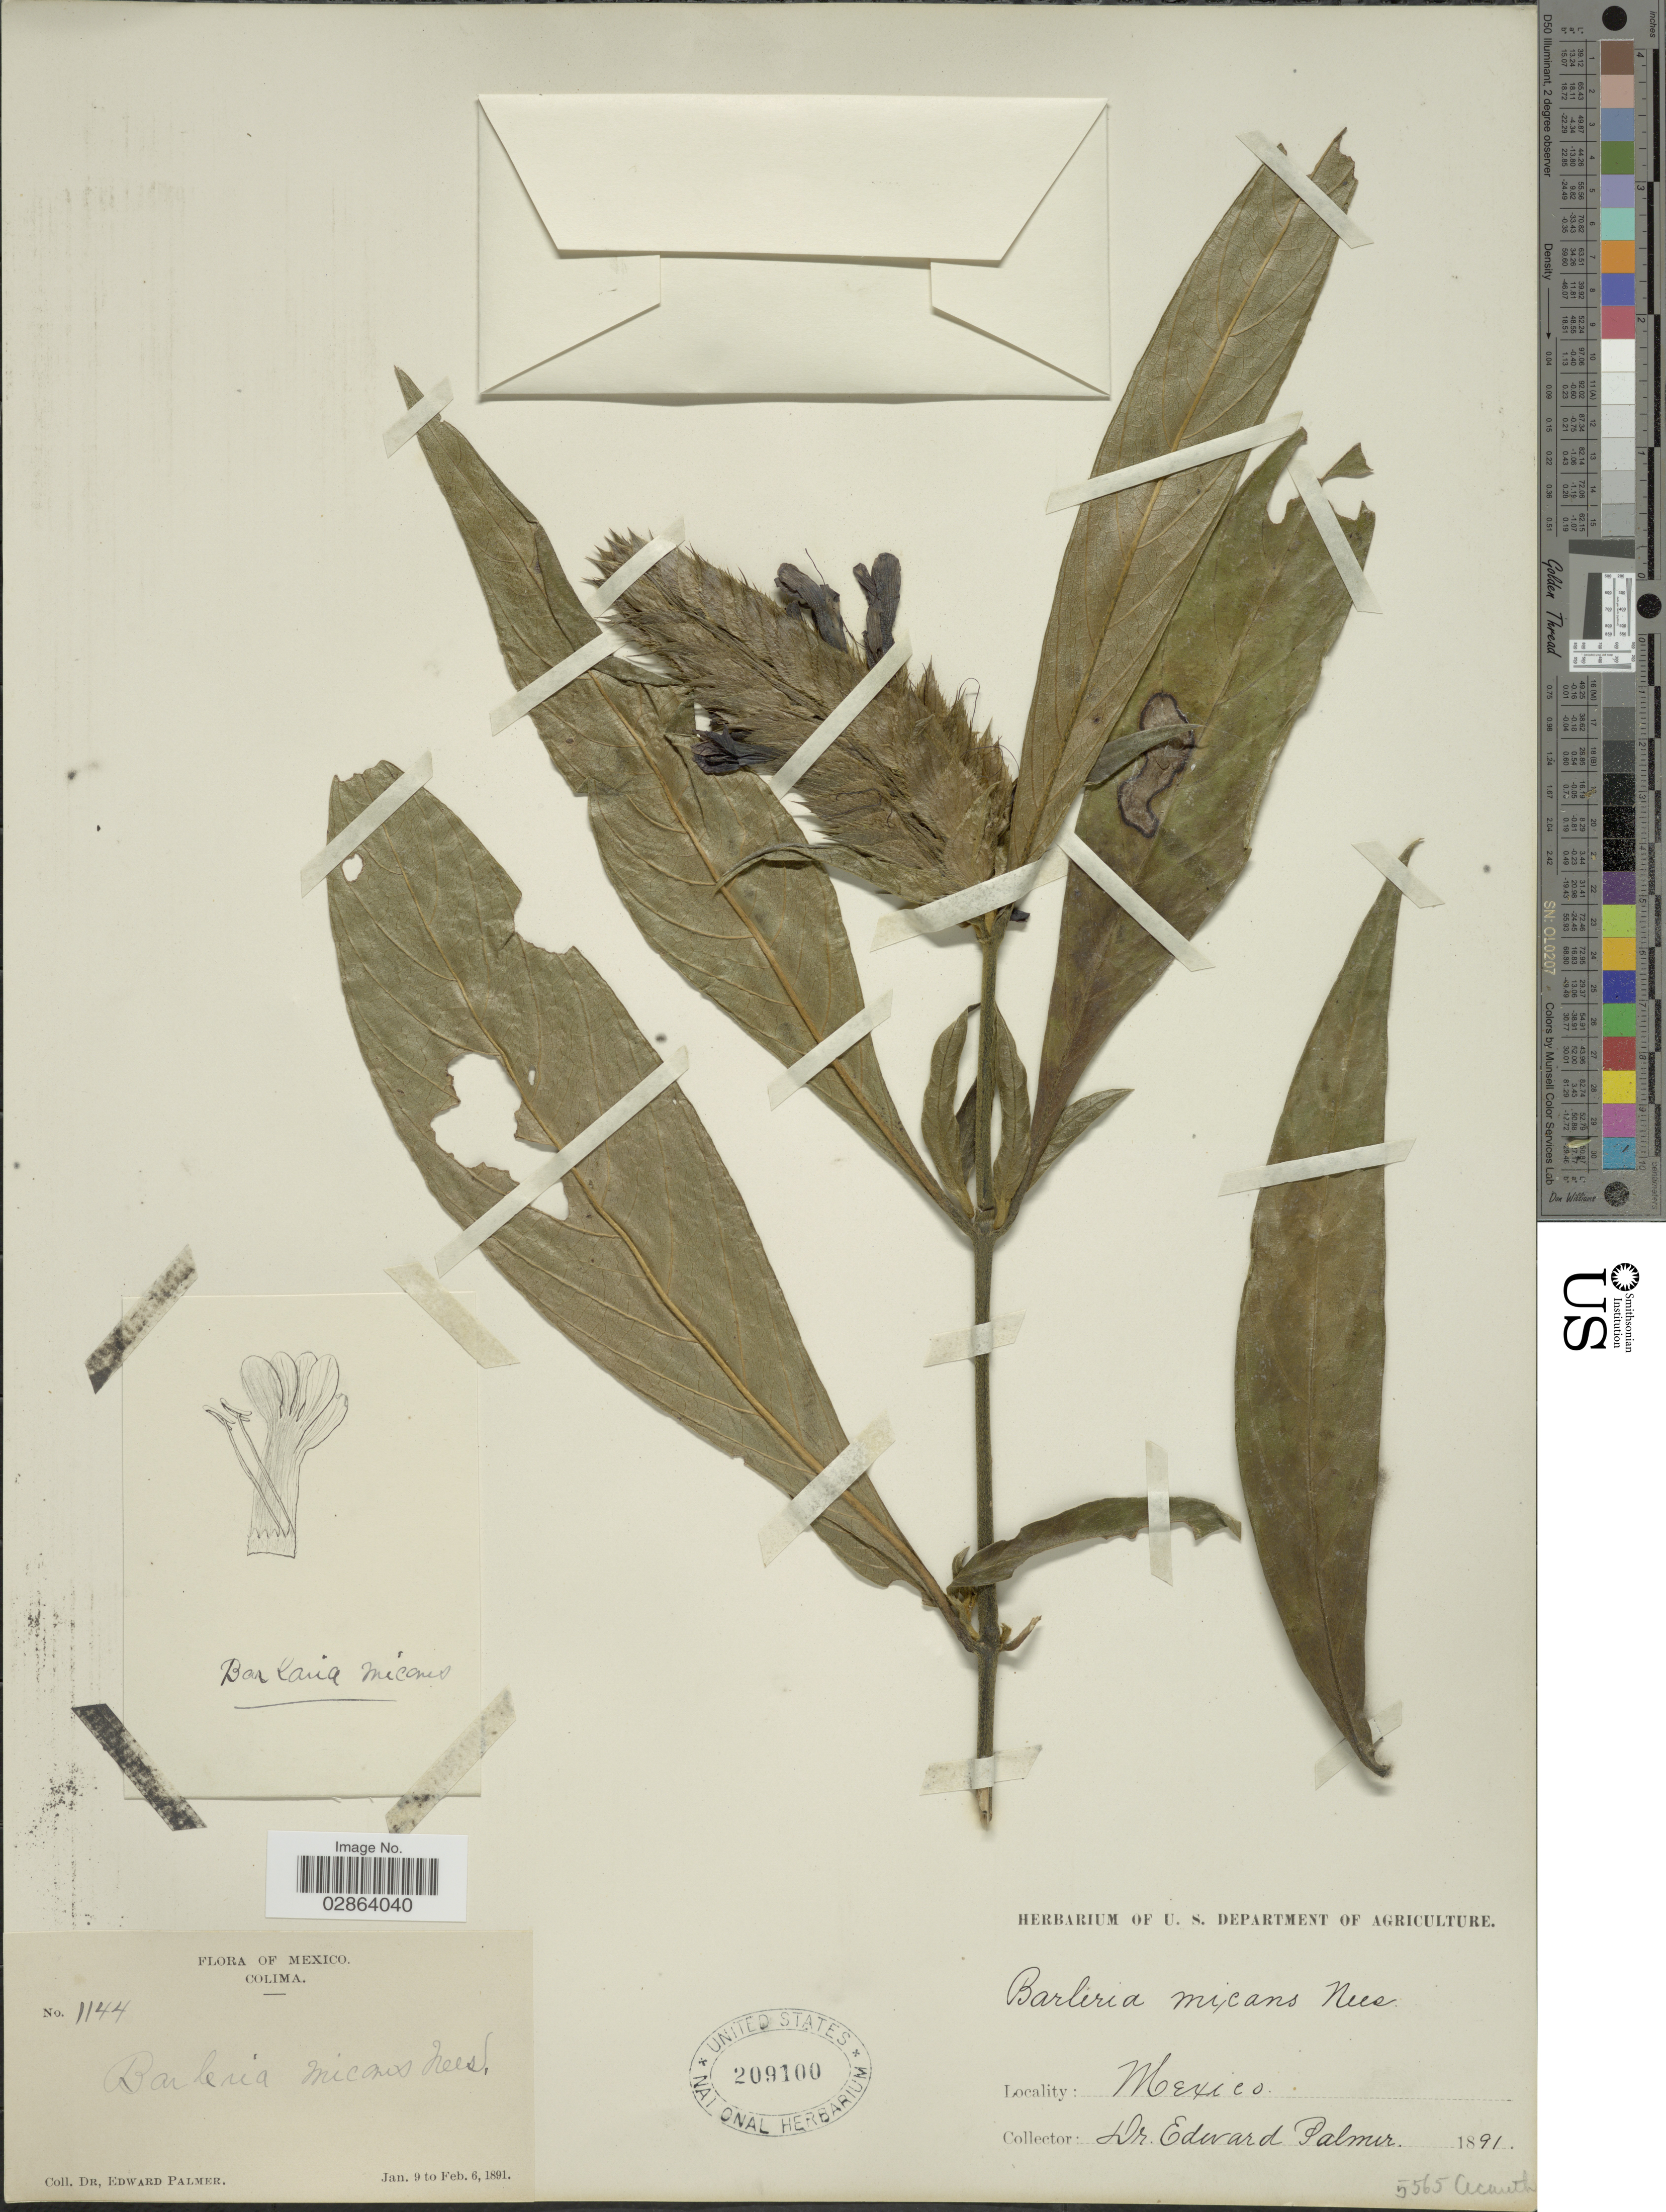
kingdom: Plantae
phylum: Tracheophyta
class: Magnoliopsida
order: Lamiales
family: Acanthaceae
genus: Barleria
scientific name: Barleria oenotheroides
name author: Dum. Cours.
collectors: E. Palmer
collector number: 1144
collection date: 1891-01-09/1891-02-06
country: Mexico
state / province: Colima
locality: Colima.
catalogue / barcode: US 209100